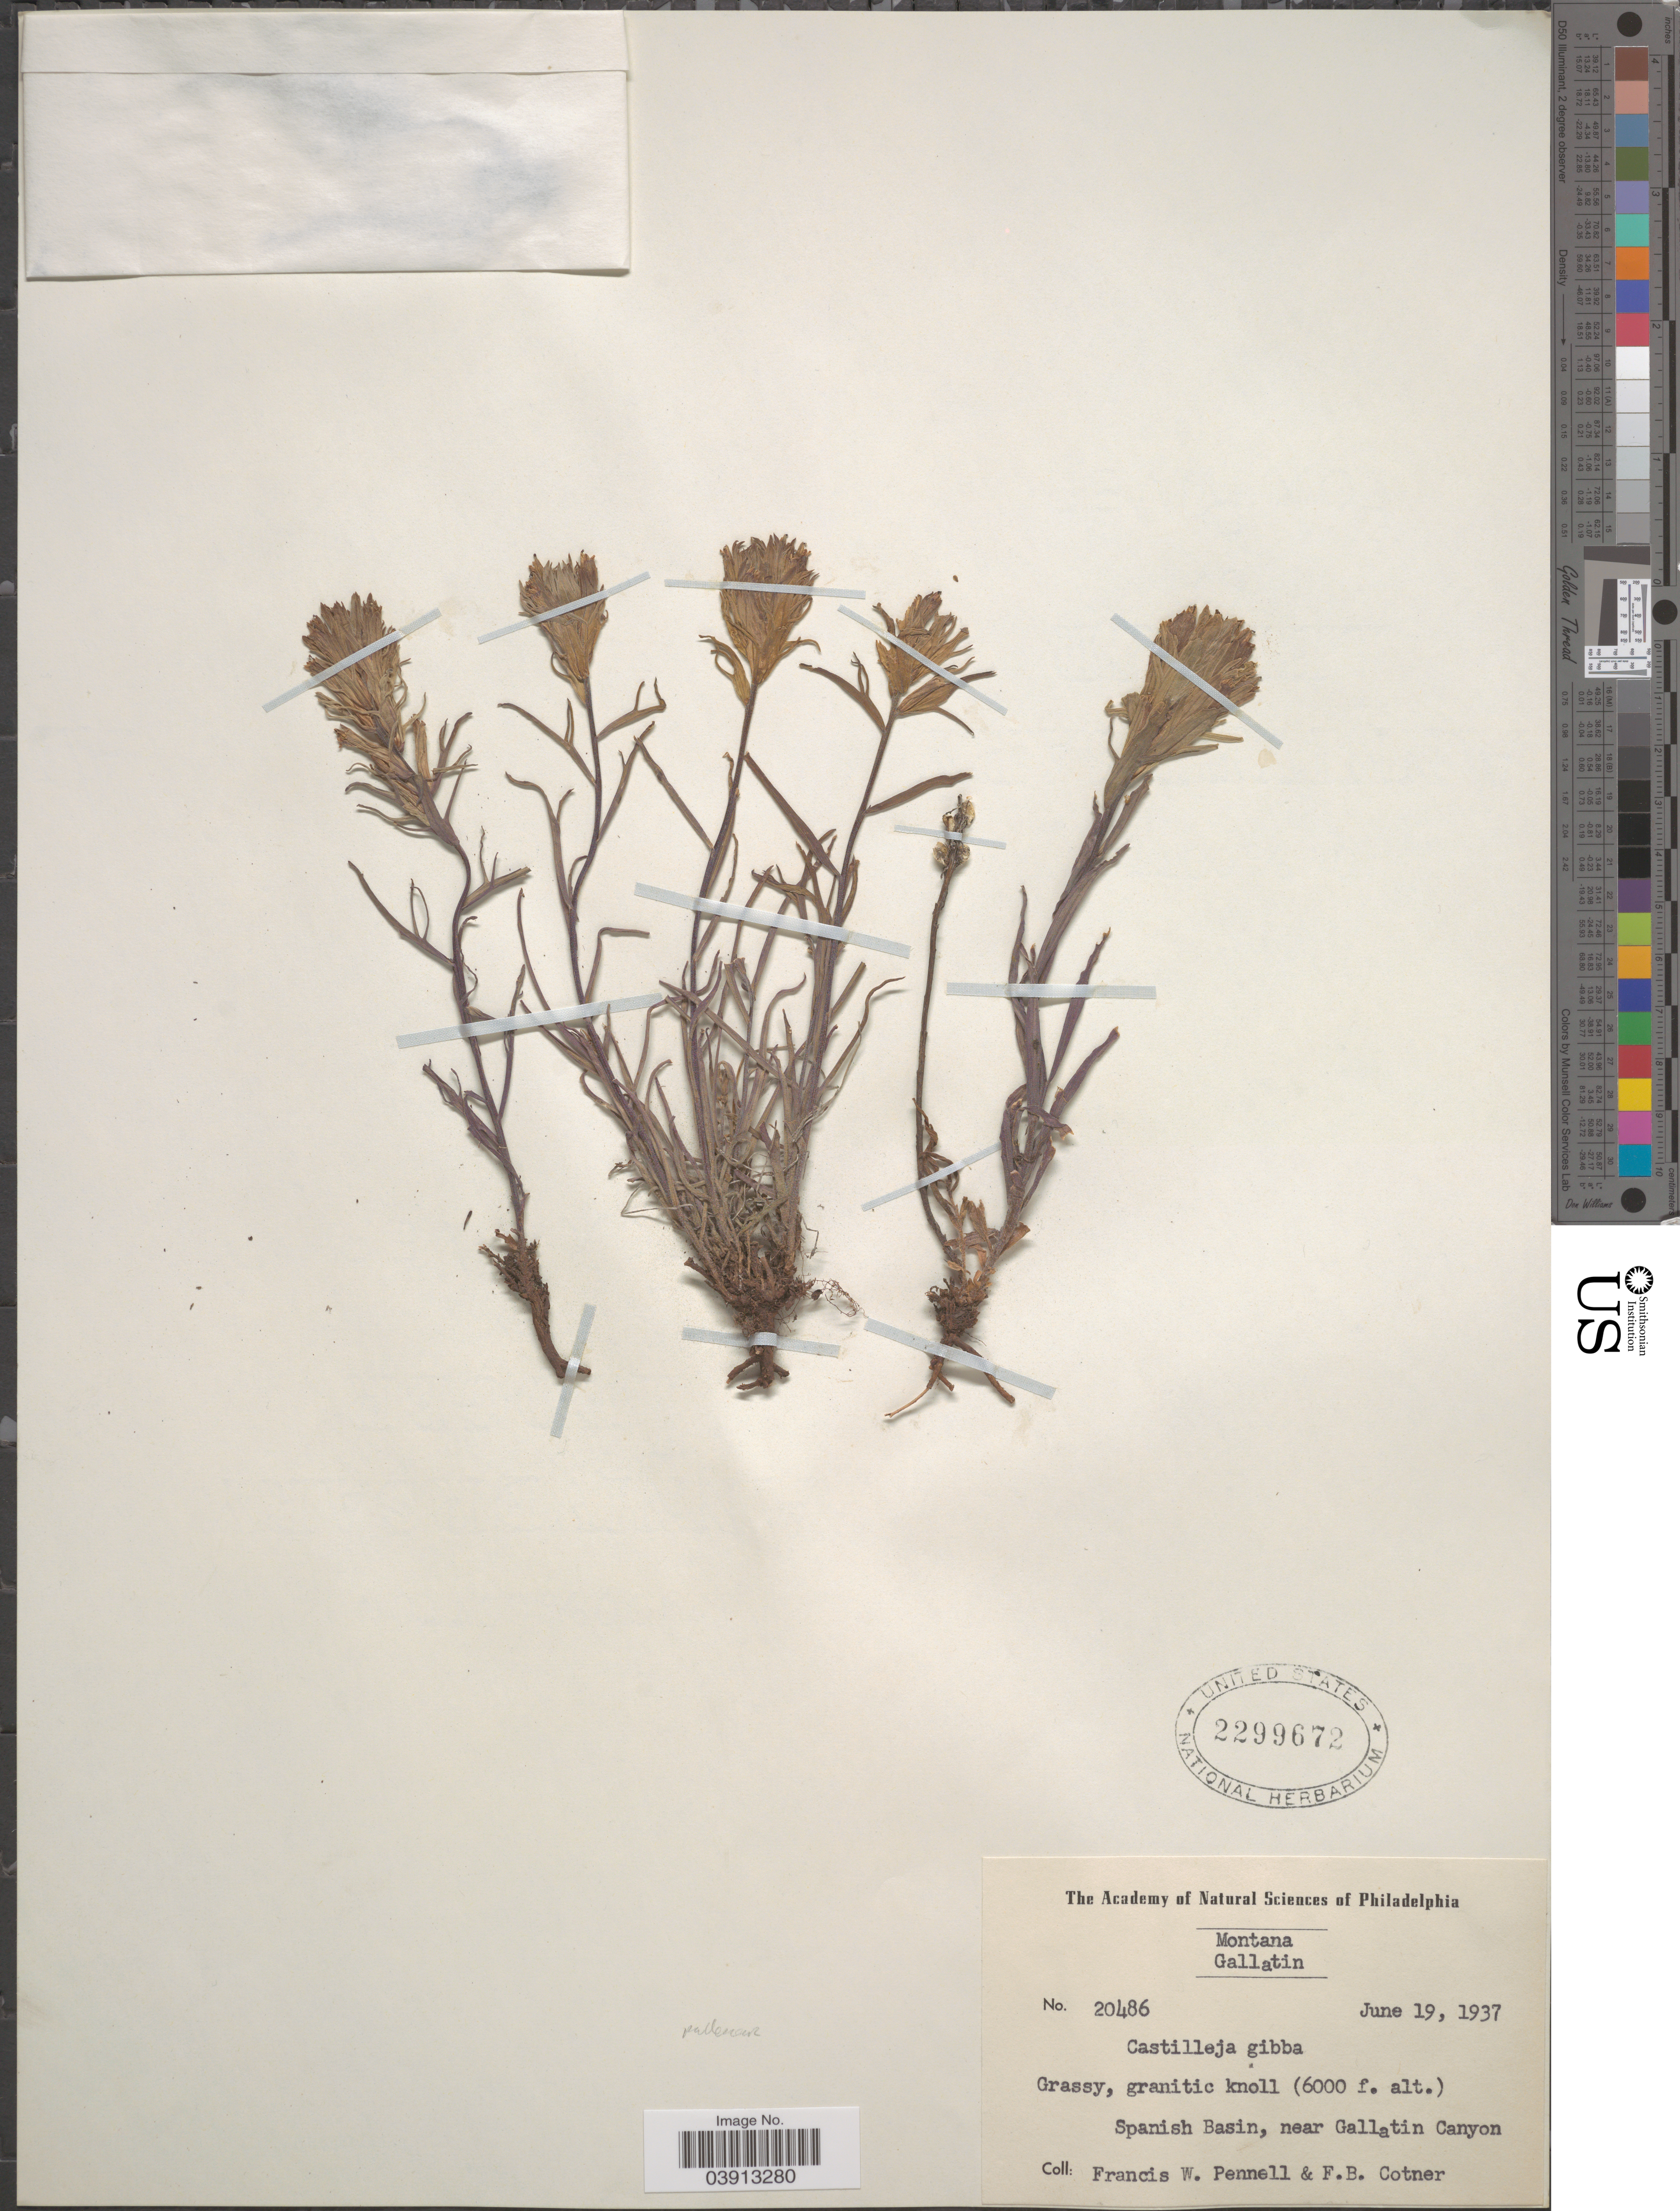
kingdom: Plantae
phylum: Tracheophyta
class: Magnoliopsida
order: Lamiales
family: Orobanchaceae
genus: Castilleja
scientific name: Castilleja pallescens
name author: (A. Gray) Greenm.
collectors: F. W. Pennell & F. Cotner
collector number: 20486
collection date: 1937-06-19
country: United States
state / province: Montana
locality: Gallatin. Spanish Basin, near Gallatin Canyon.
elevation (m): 1829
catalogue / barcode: US 2299672